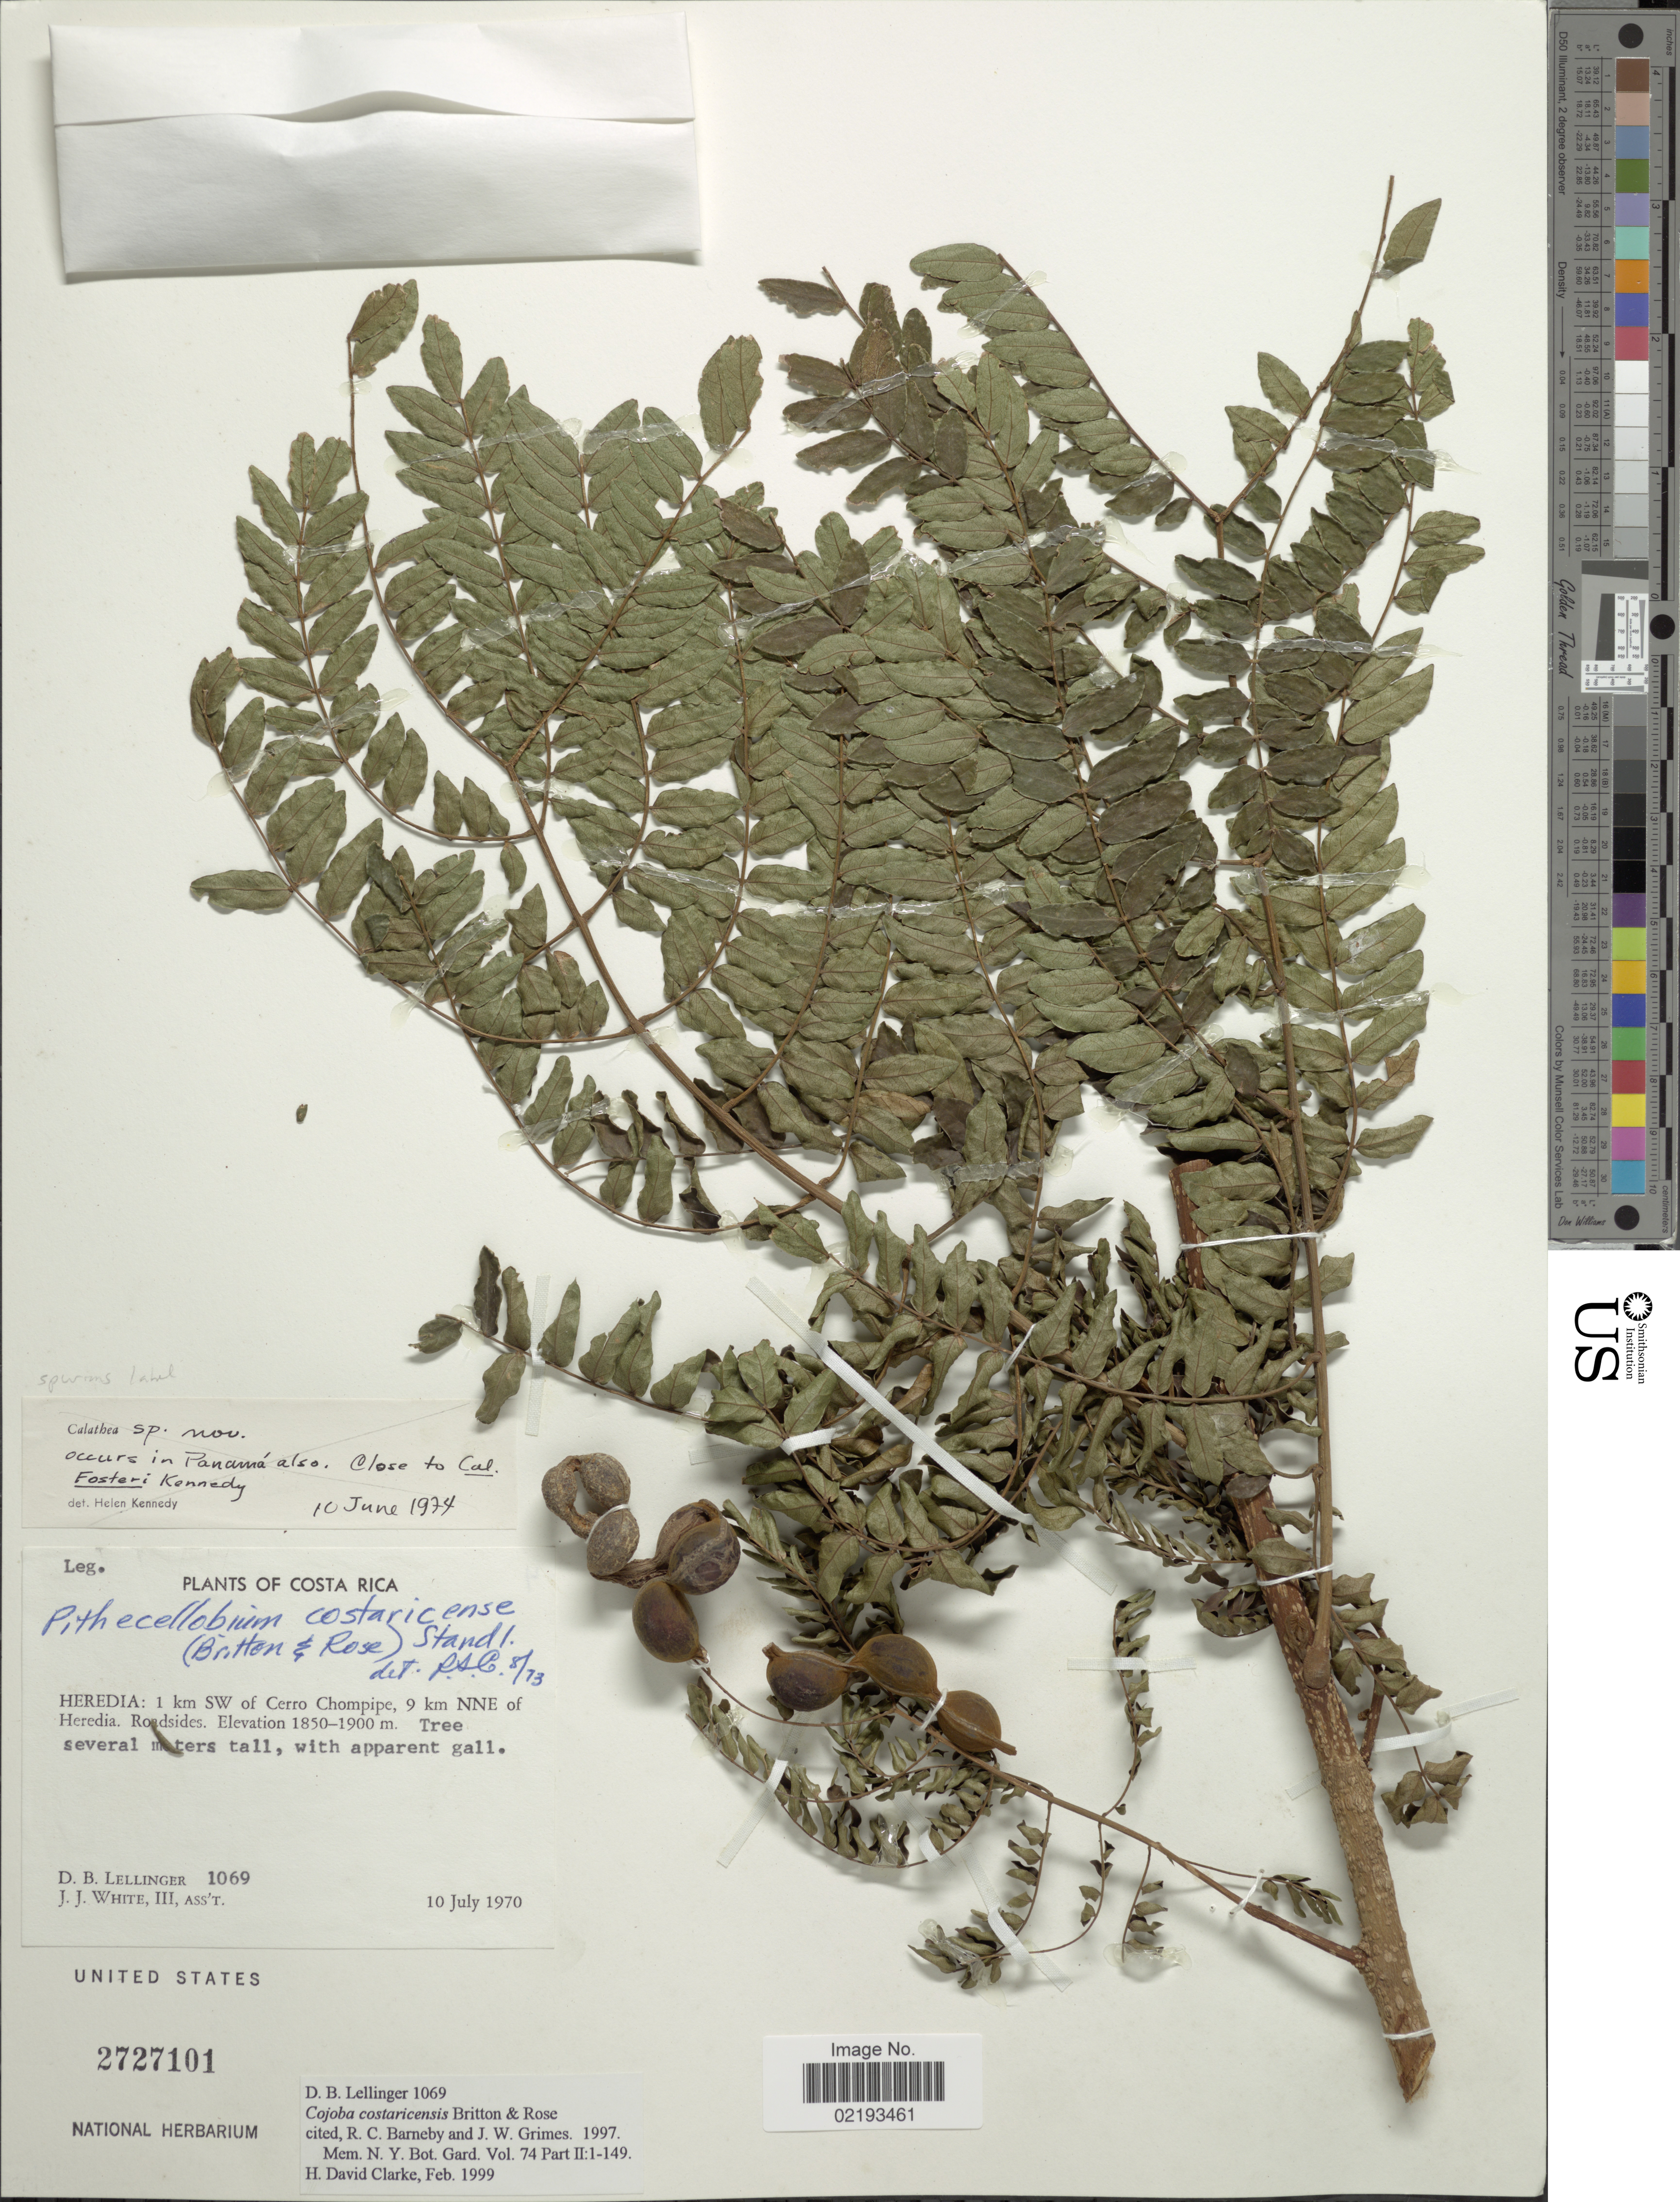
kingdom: Plantae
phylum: Tracheophyta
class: Magnoliopsida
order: Fabales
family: Fabaceae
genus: Cojoba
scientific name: Cojoba costaricensis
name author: Britton & Rose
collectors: D. B. Lellinger & J. J. White III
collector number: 1069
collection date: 1970-07-10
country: Costa Rica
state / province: Heredia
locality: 1 km SW of Cerro Chompipe, 9 km NNE of Heredia. Roadsides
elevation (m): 1850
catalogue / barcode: US 2727101